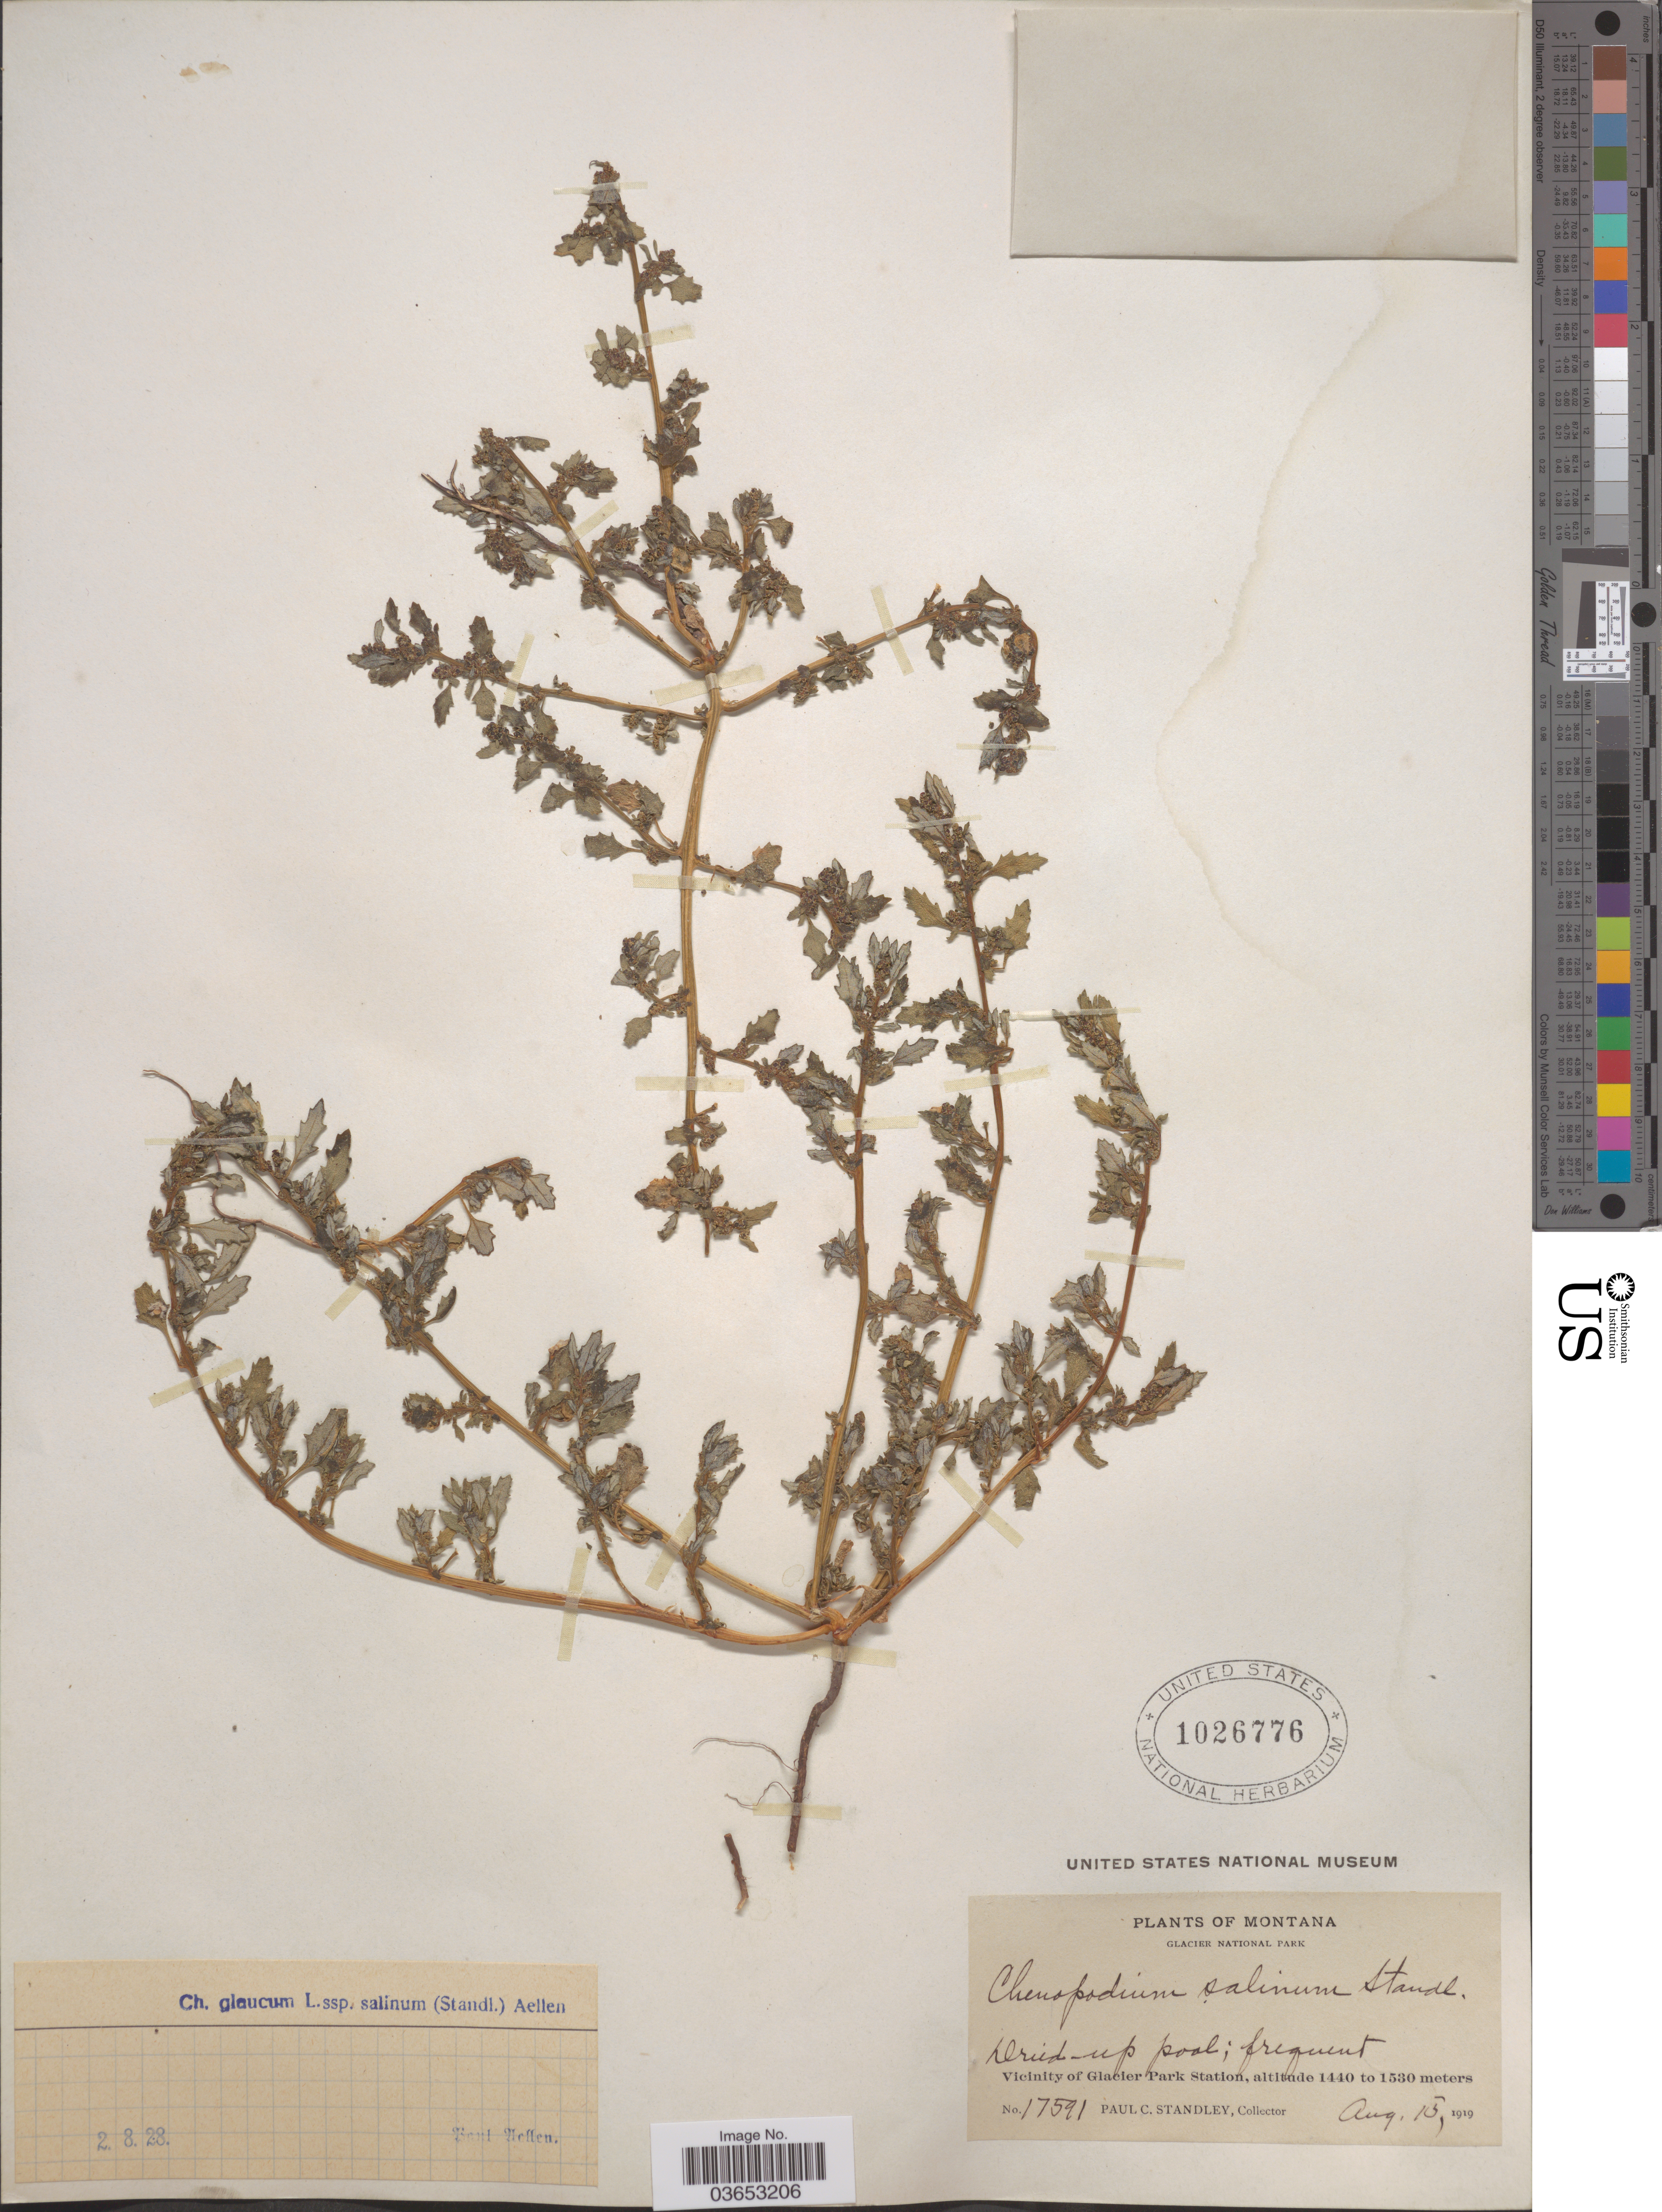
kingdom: Plantae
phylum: Tracheophyta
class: Magnoliopsida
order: Caryophyllales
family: Amaranthaceae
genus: Chenopodium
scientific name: Chenopodium glaucum subsp. salinum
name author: (Aellen) Aellen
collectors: P. C. Standley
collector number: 17591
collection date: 1919-08-15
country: United States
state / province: Montana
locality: Glacier National Park. Vicinity of Glacier Park Station.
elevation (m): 1440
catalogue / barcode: US 1026776